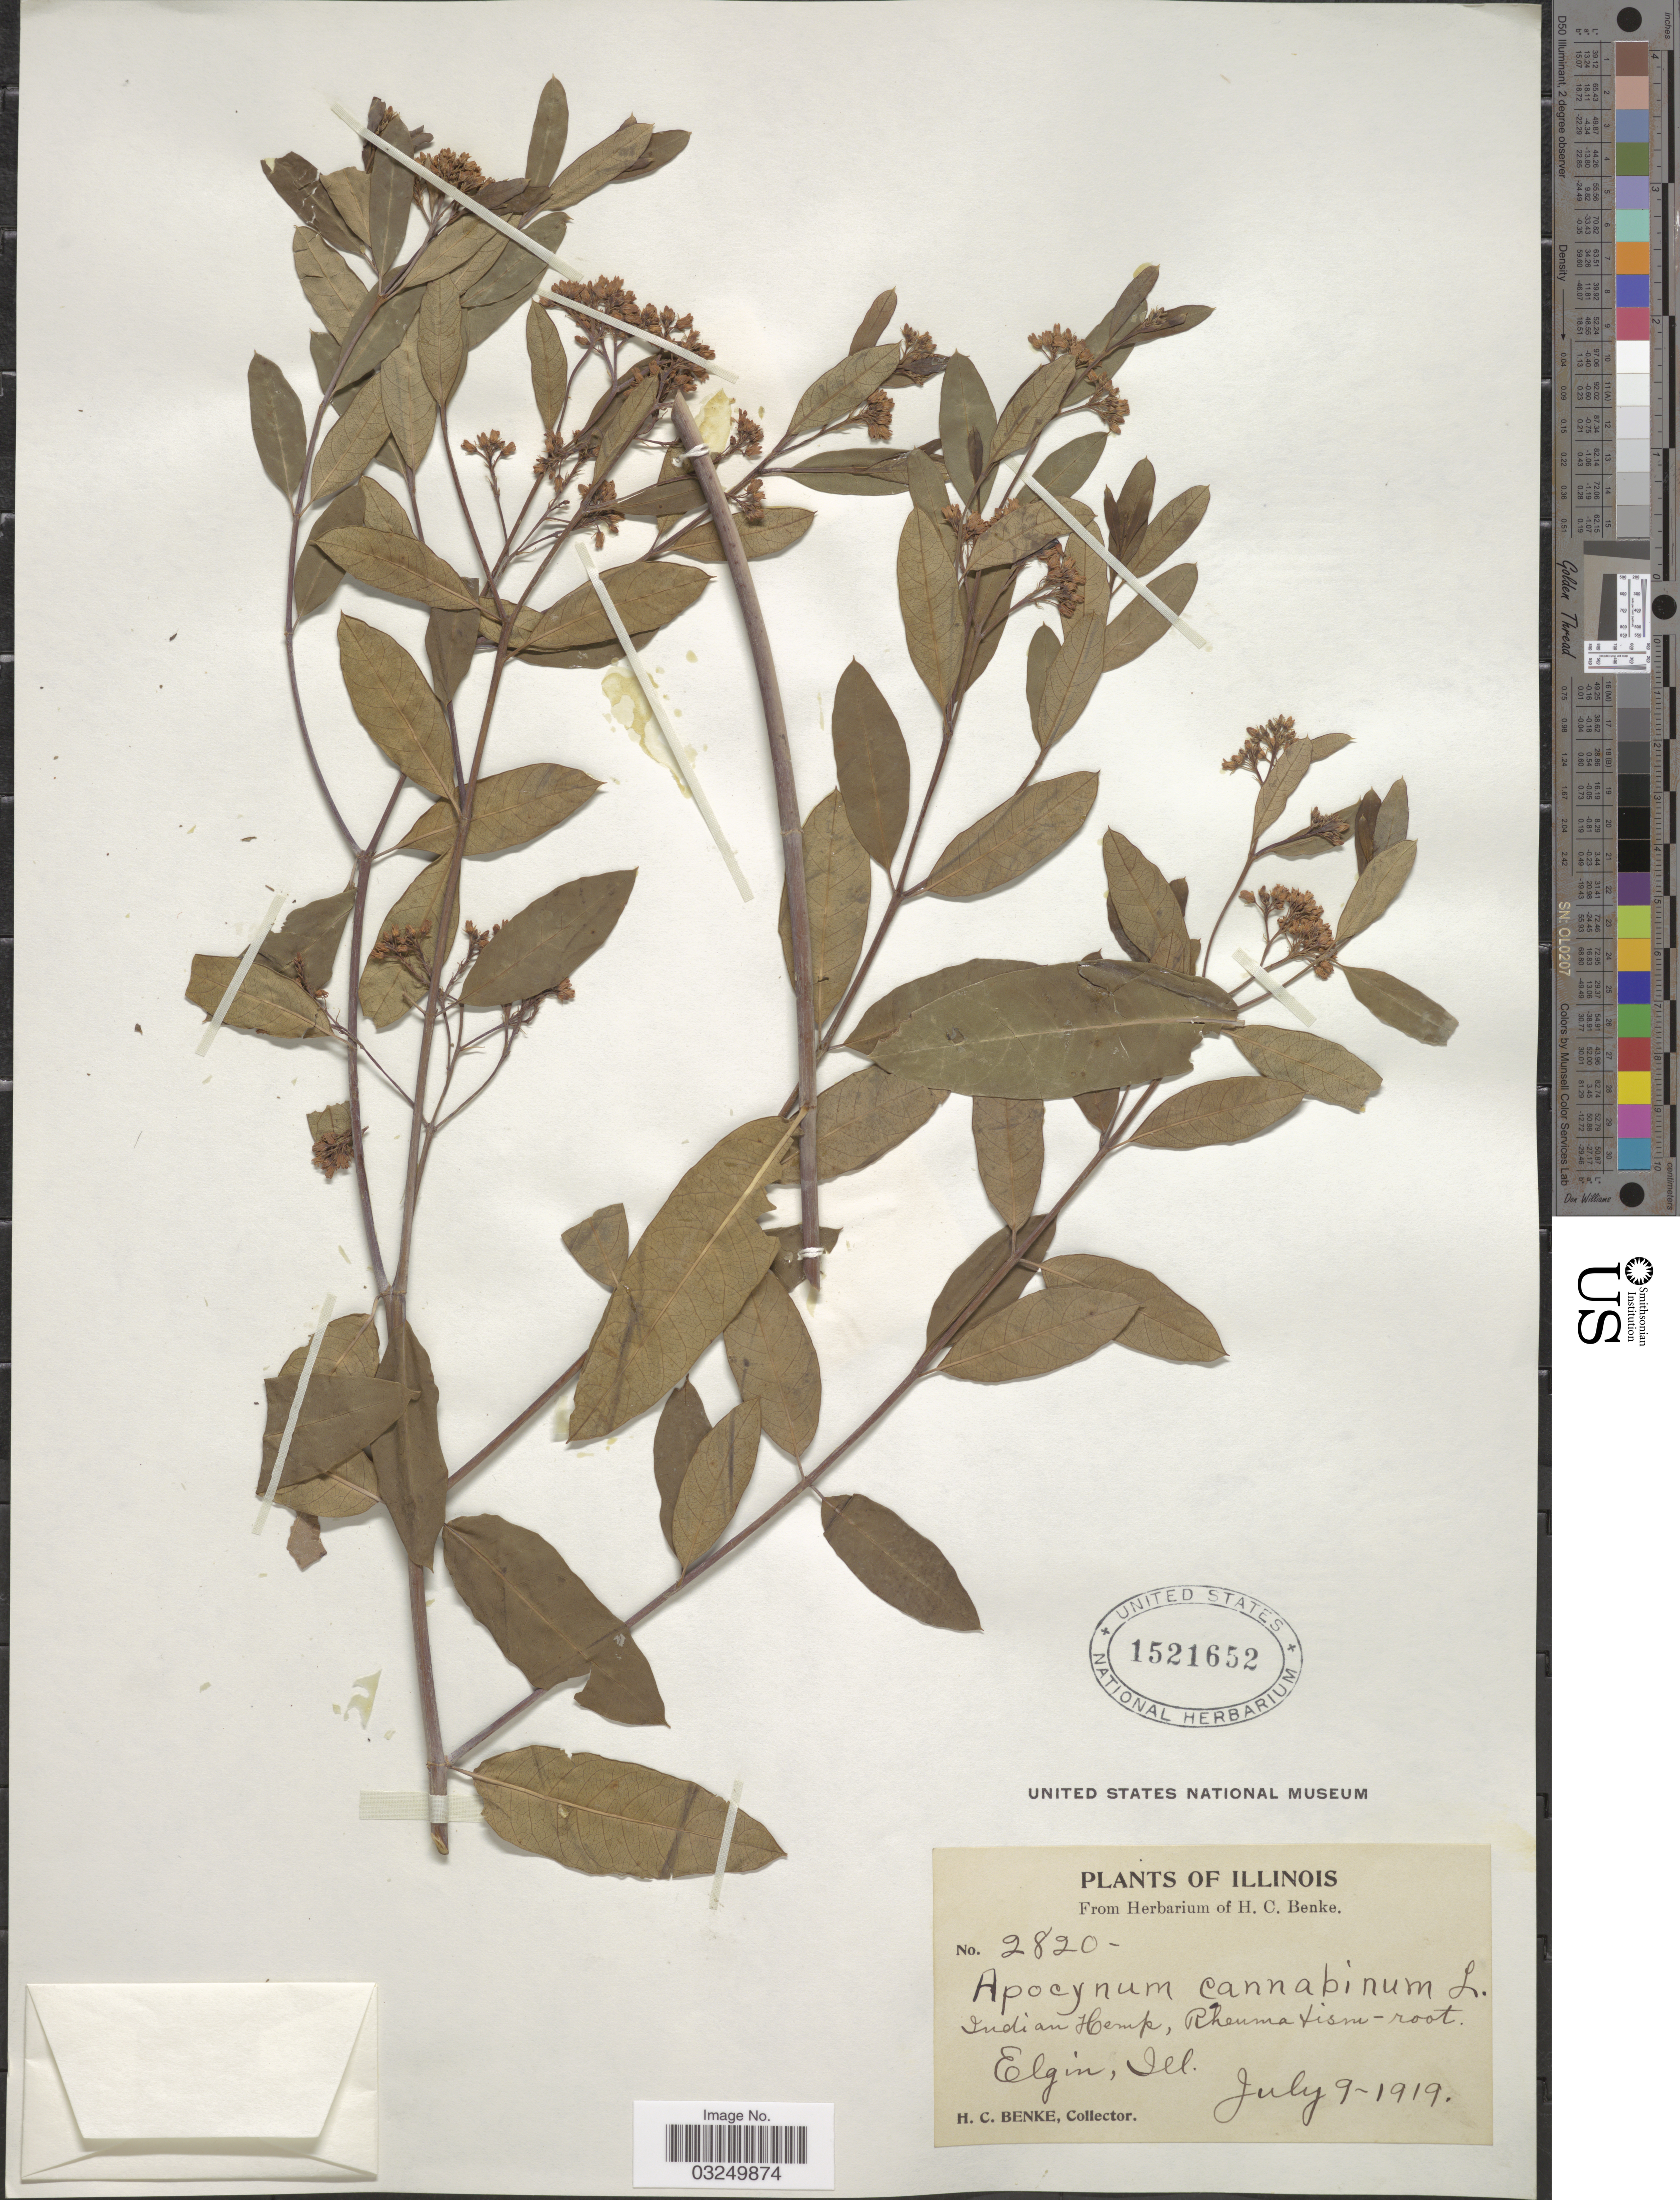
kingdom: Plantae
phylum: Tracheophyta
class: Magnoliopsida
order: Gentianales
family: Apocynaceae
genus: Apocynum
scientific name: Apocynum cannabinum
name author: L.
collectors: H. Benke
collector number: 2820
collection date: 1919-07-09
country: United States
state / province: Illinois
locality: Elgin.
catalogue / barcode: US 1521652